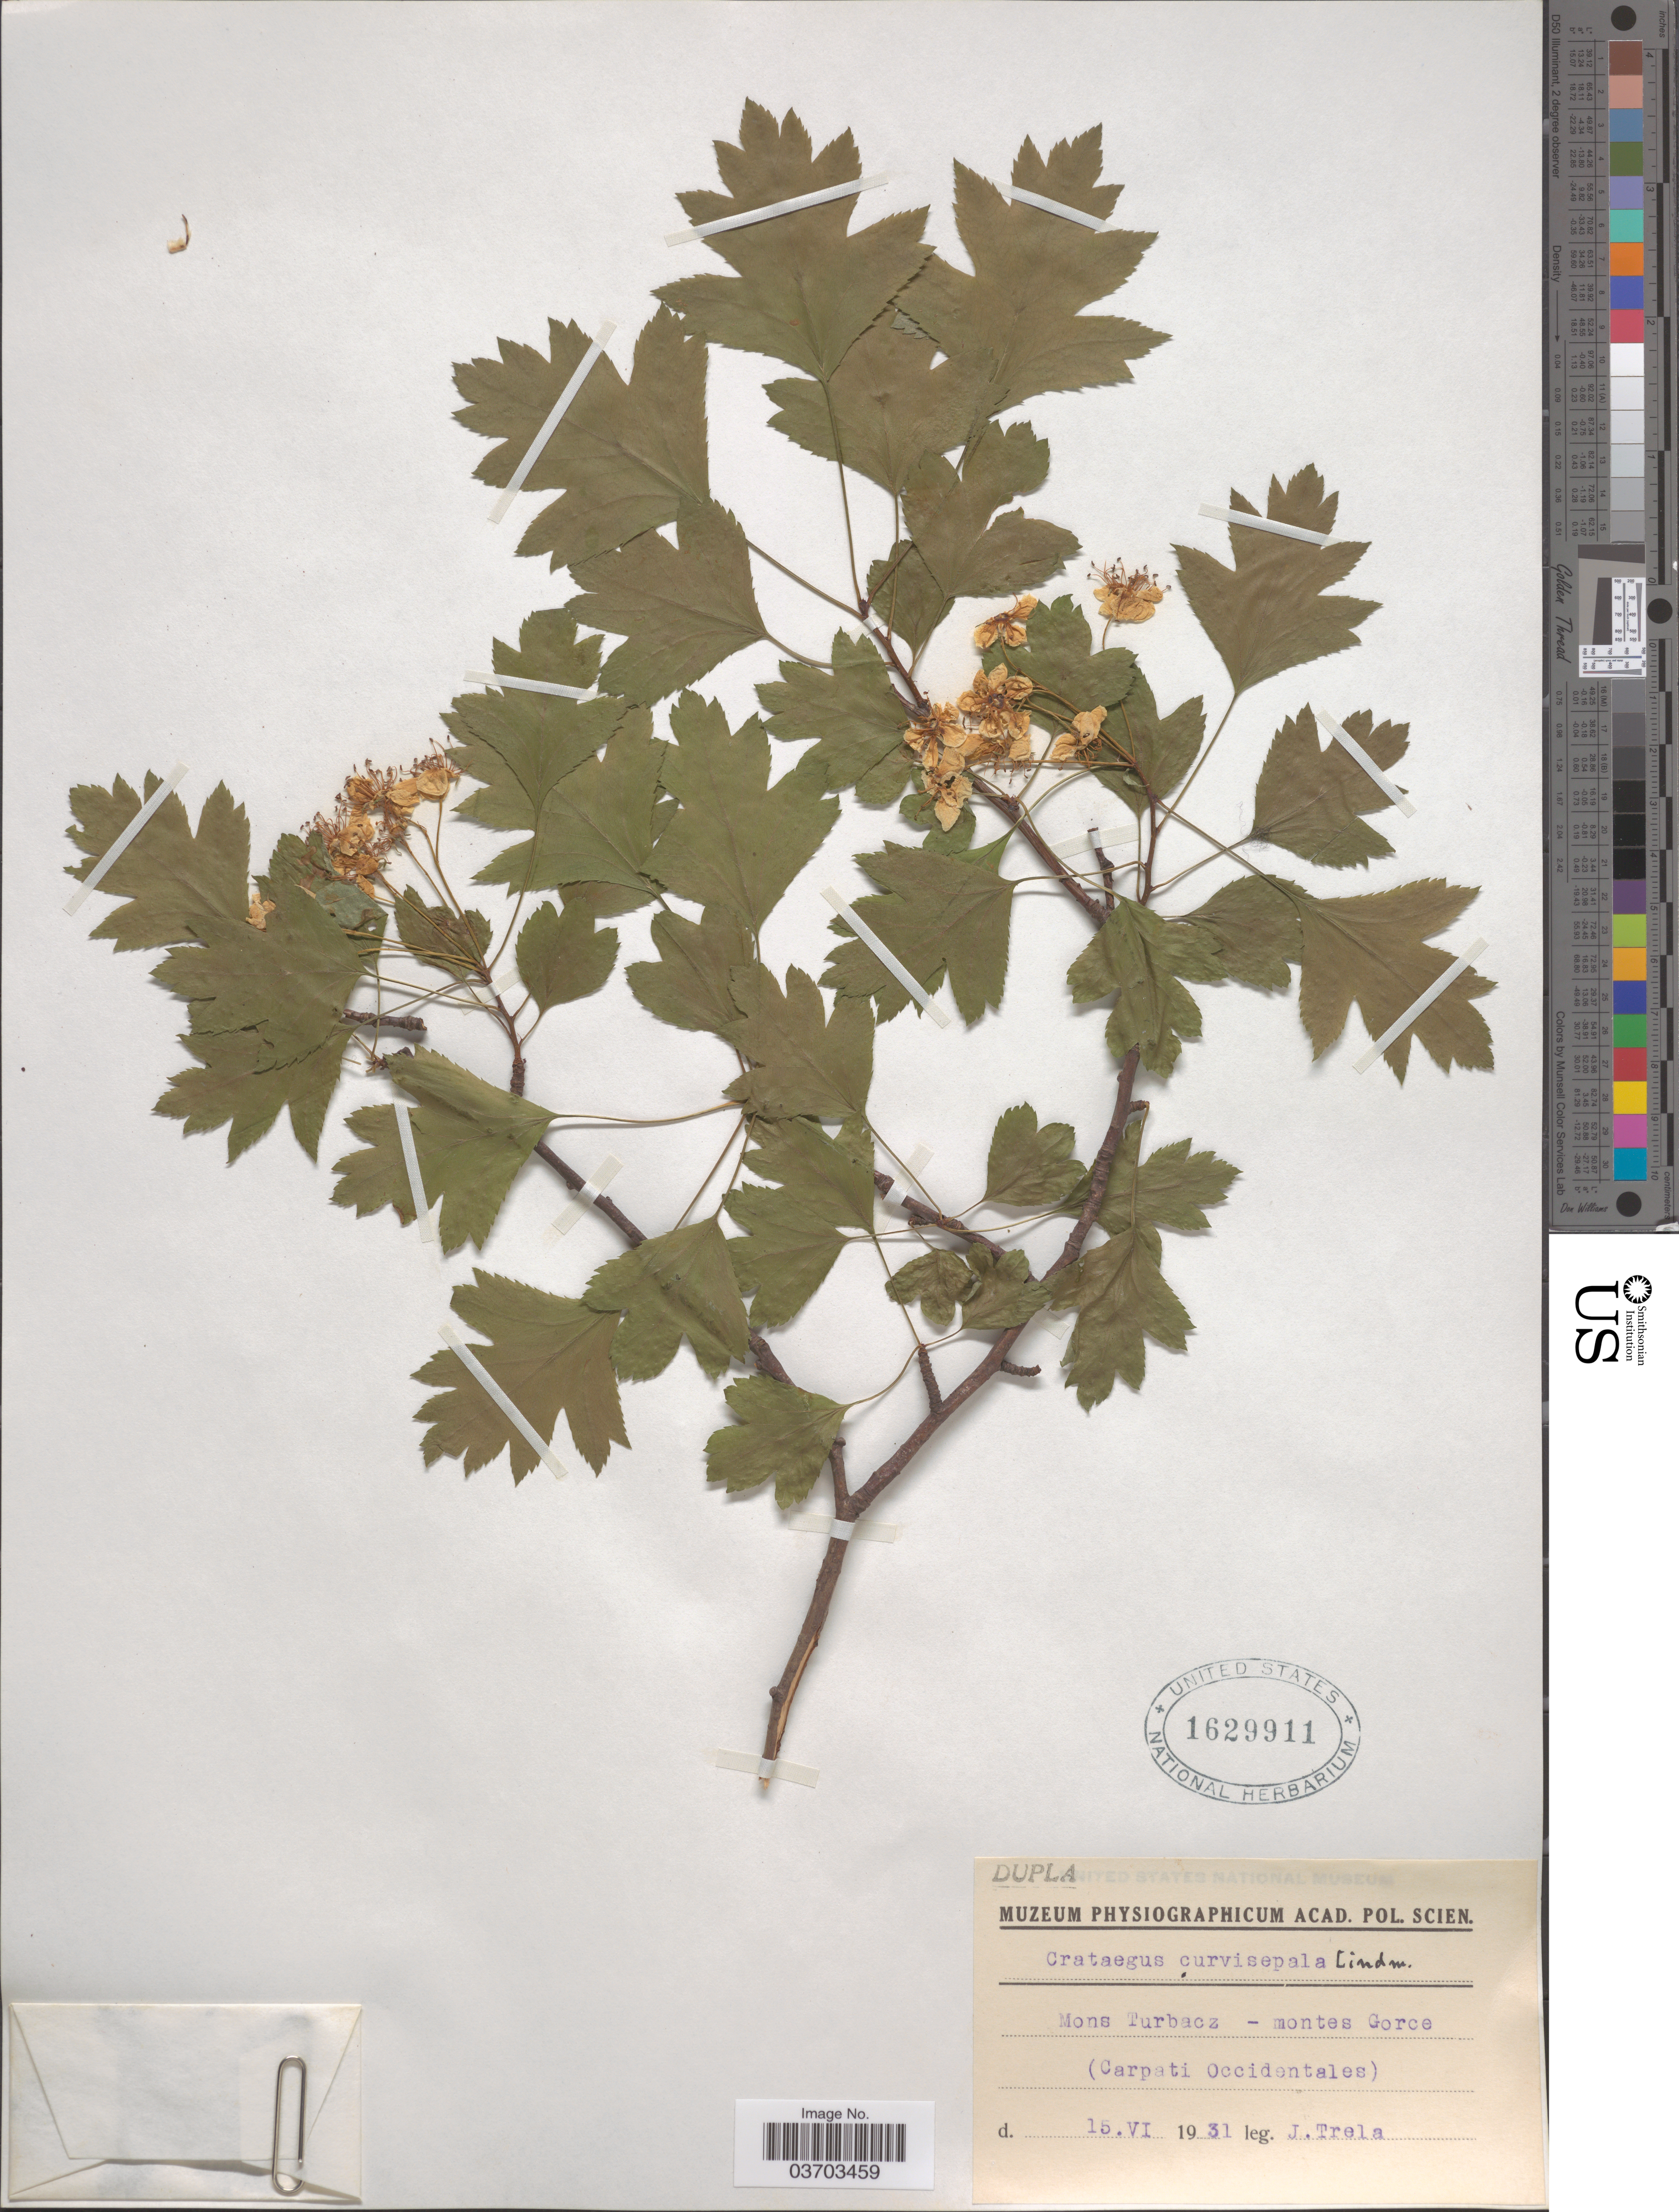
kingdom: Plantae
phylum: Tracheophyta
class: Magnoliopsida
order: Rosales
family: Rosaceae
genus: Crataegus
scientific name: Crataegus rhipidophylla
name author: Gand.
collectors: J. Trela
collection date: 1931-06-15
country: Poland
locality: Mons Turbacz - montes Gorce. (Carpati Occidentales).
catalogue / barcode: US 1629911